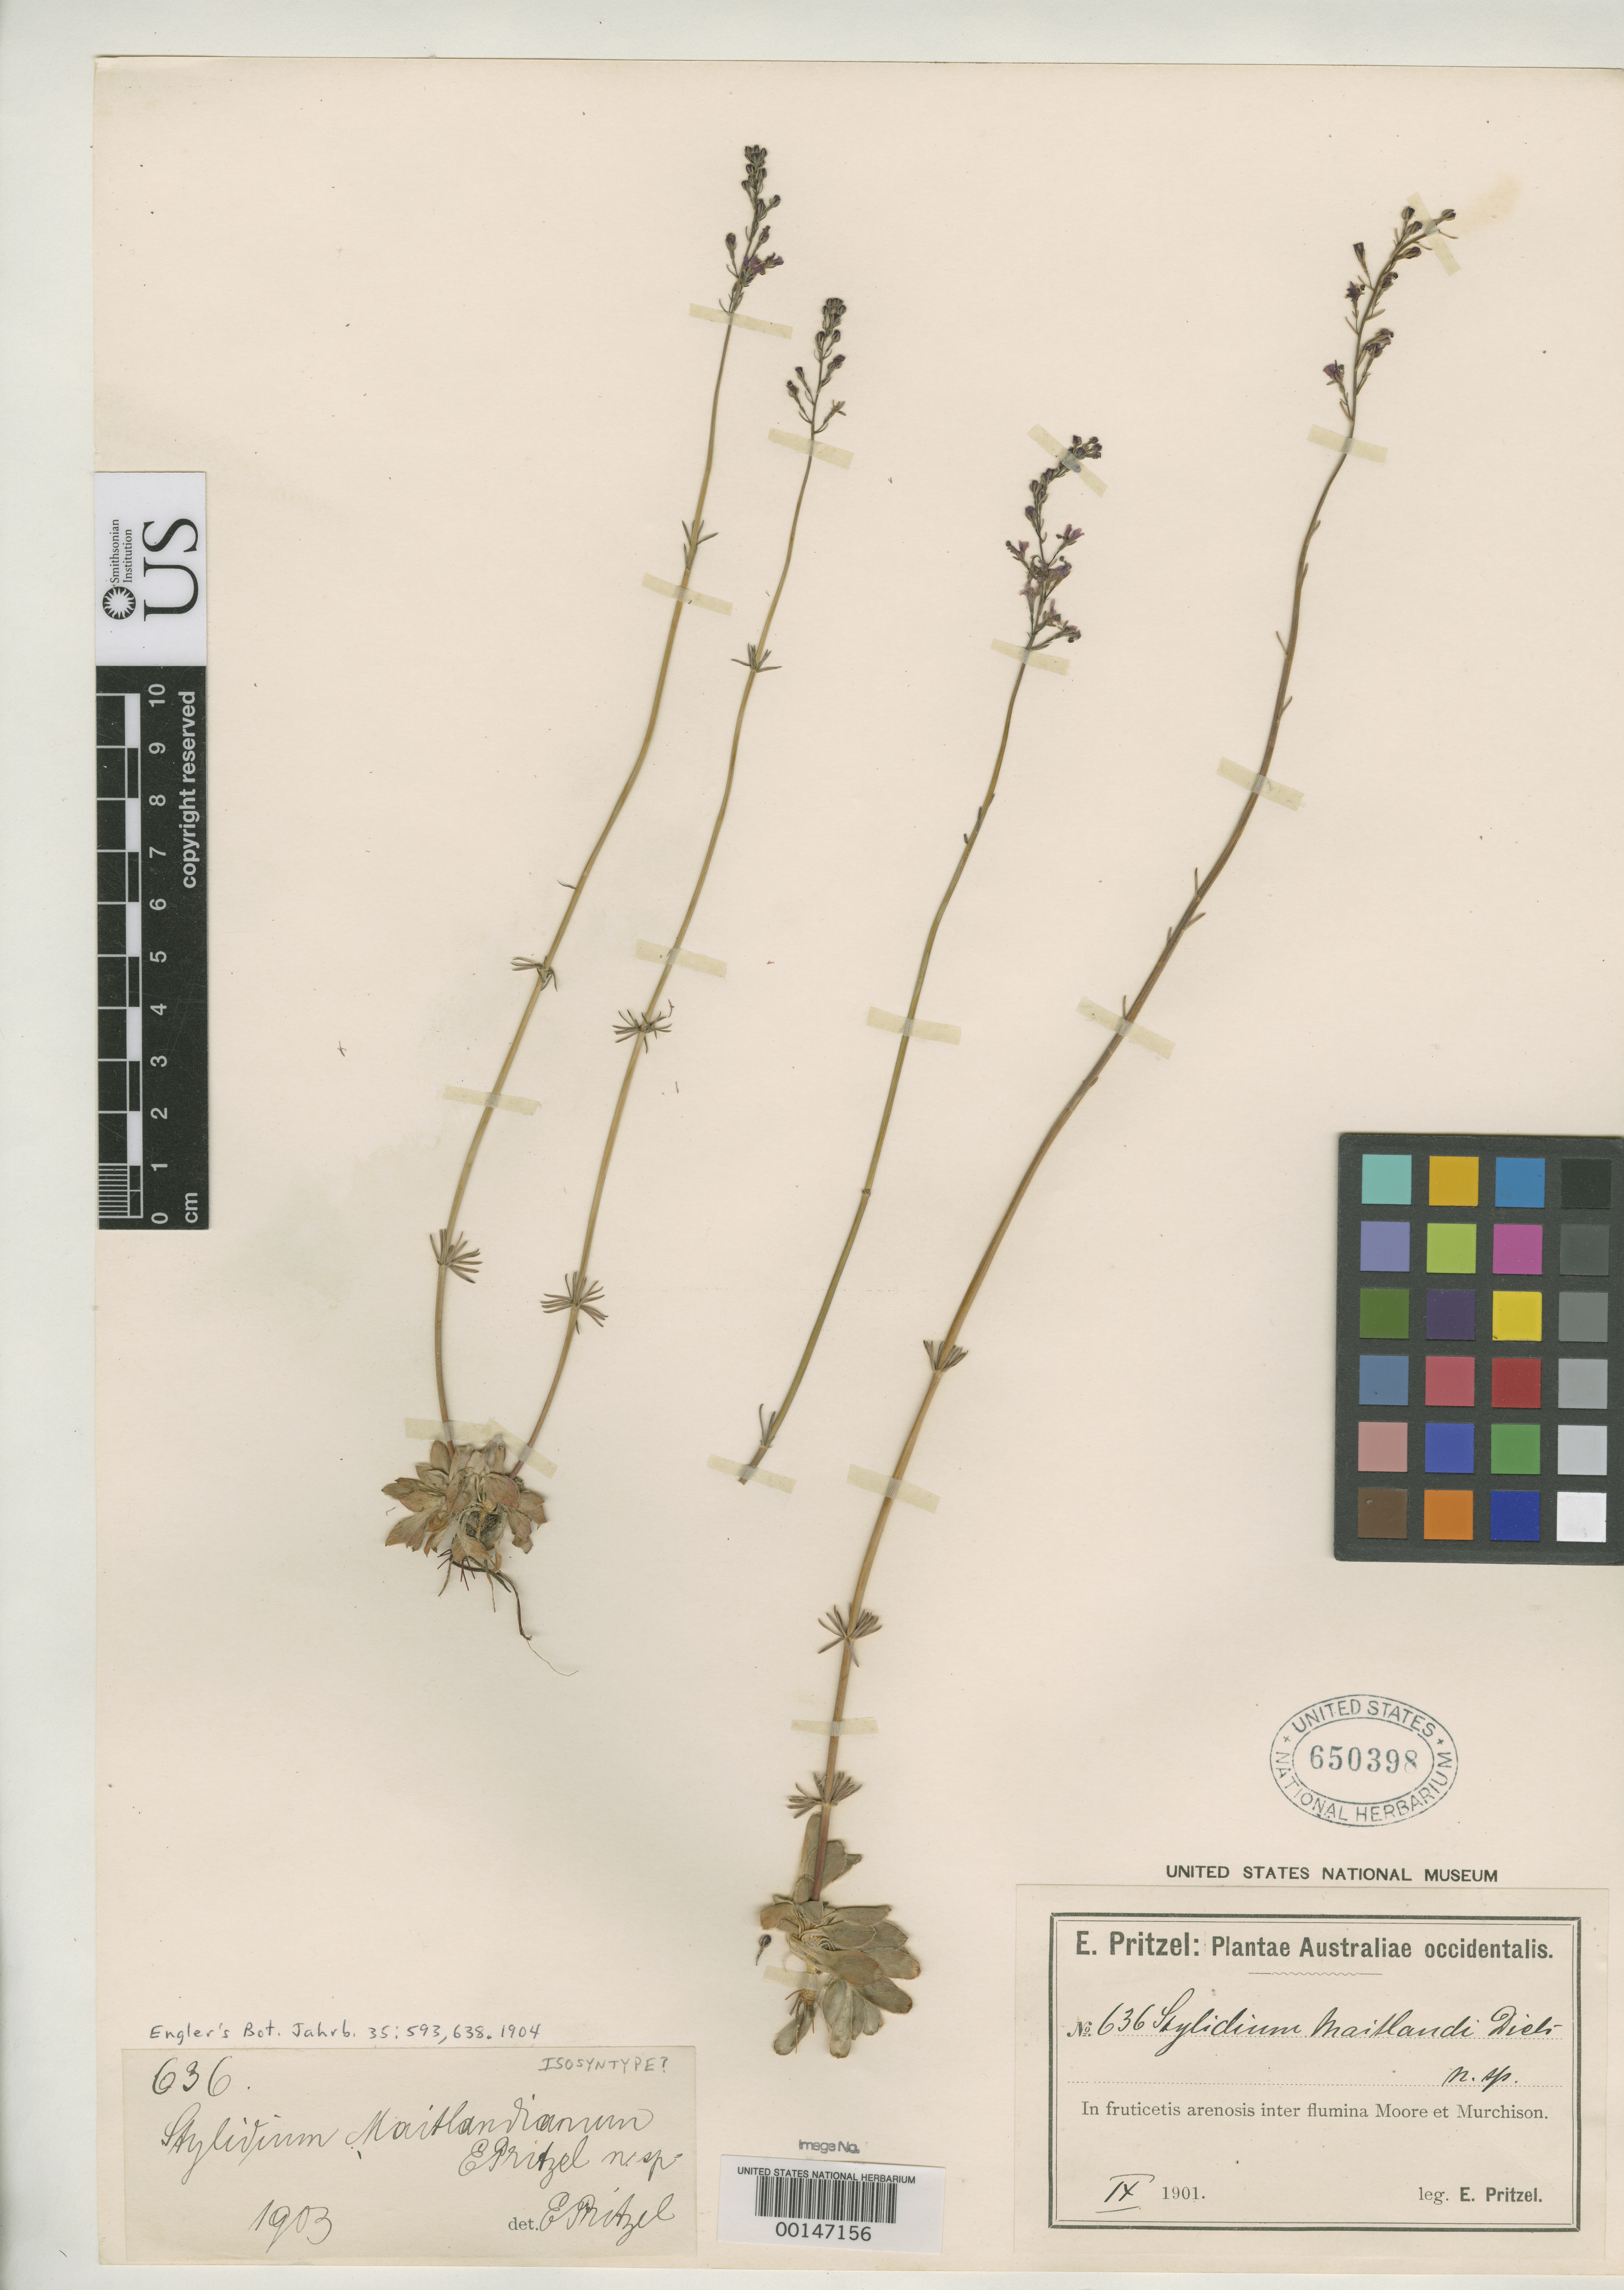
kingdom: Plantae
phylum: Tracheophyta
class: Magnoliopsida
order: Asterales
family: Stylidiaceae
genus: Stylidium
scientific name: Stylidium maitlandianum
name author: E. Pritz.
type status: Isosyntype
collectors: E. G. Pritzel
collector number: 636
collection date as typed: Sep 1901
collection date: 1901-09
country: Australia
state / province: Western Australia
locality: Between Moore and Murchison rivers.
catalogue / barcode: US 650398